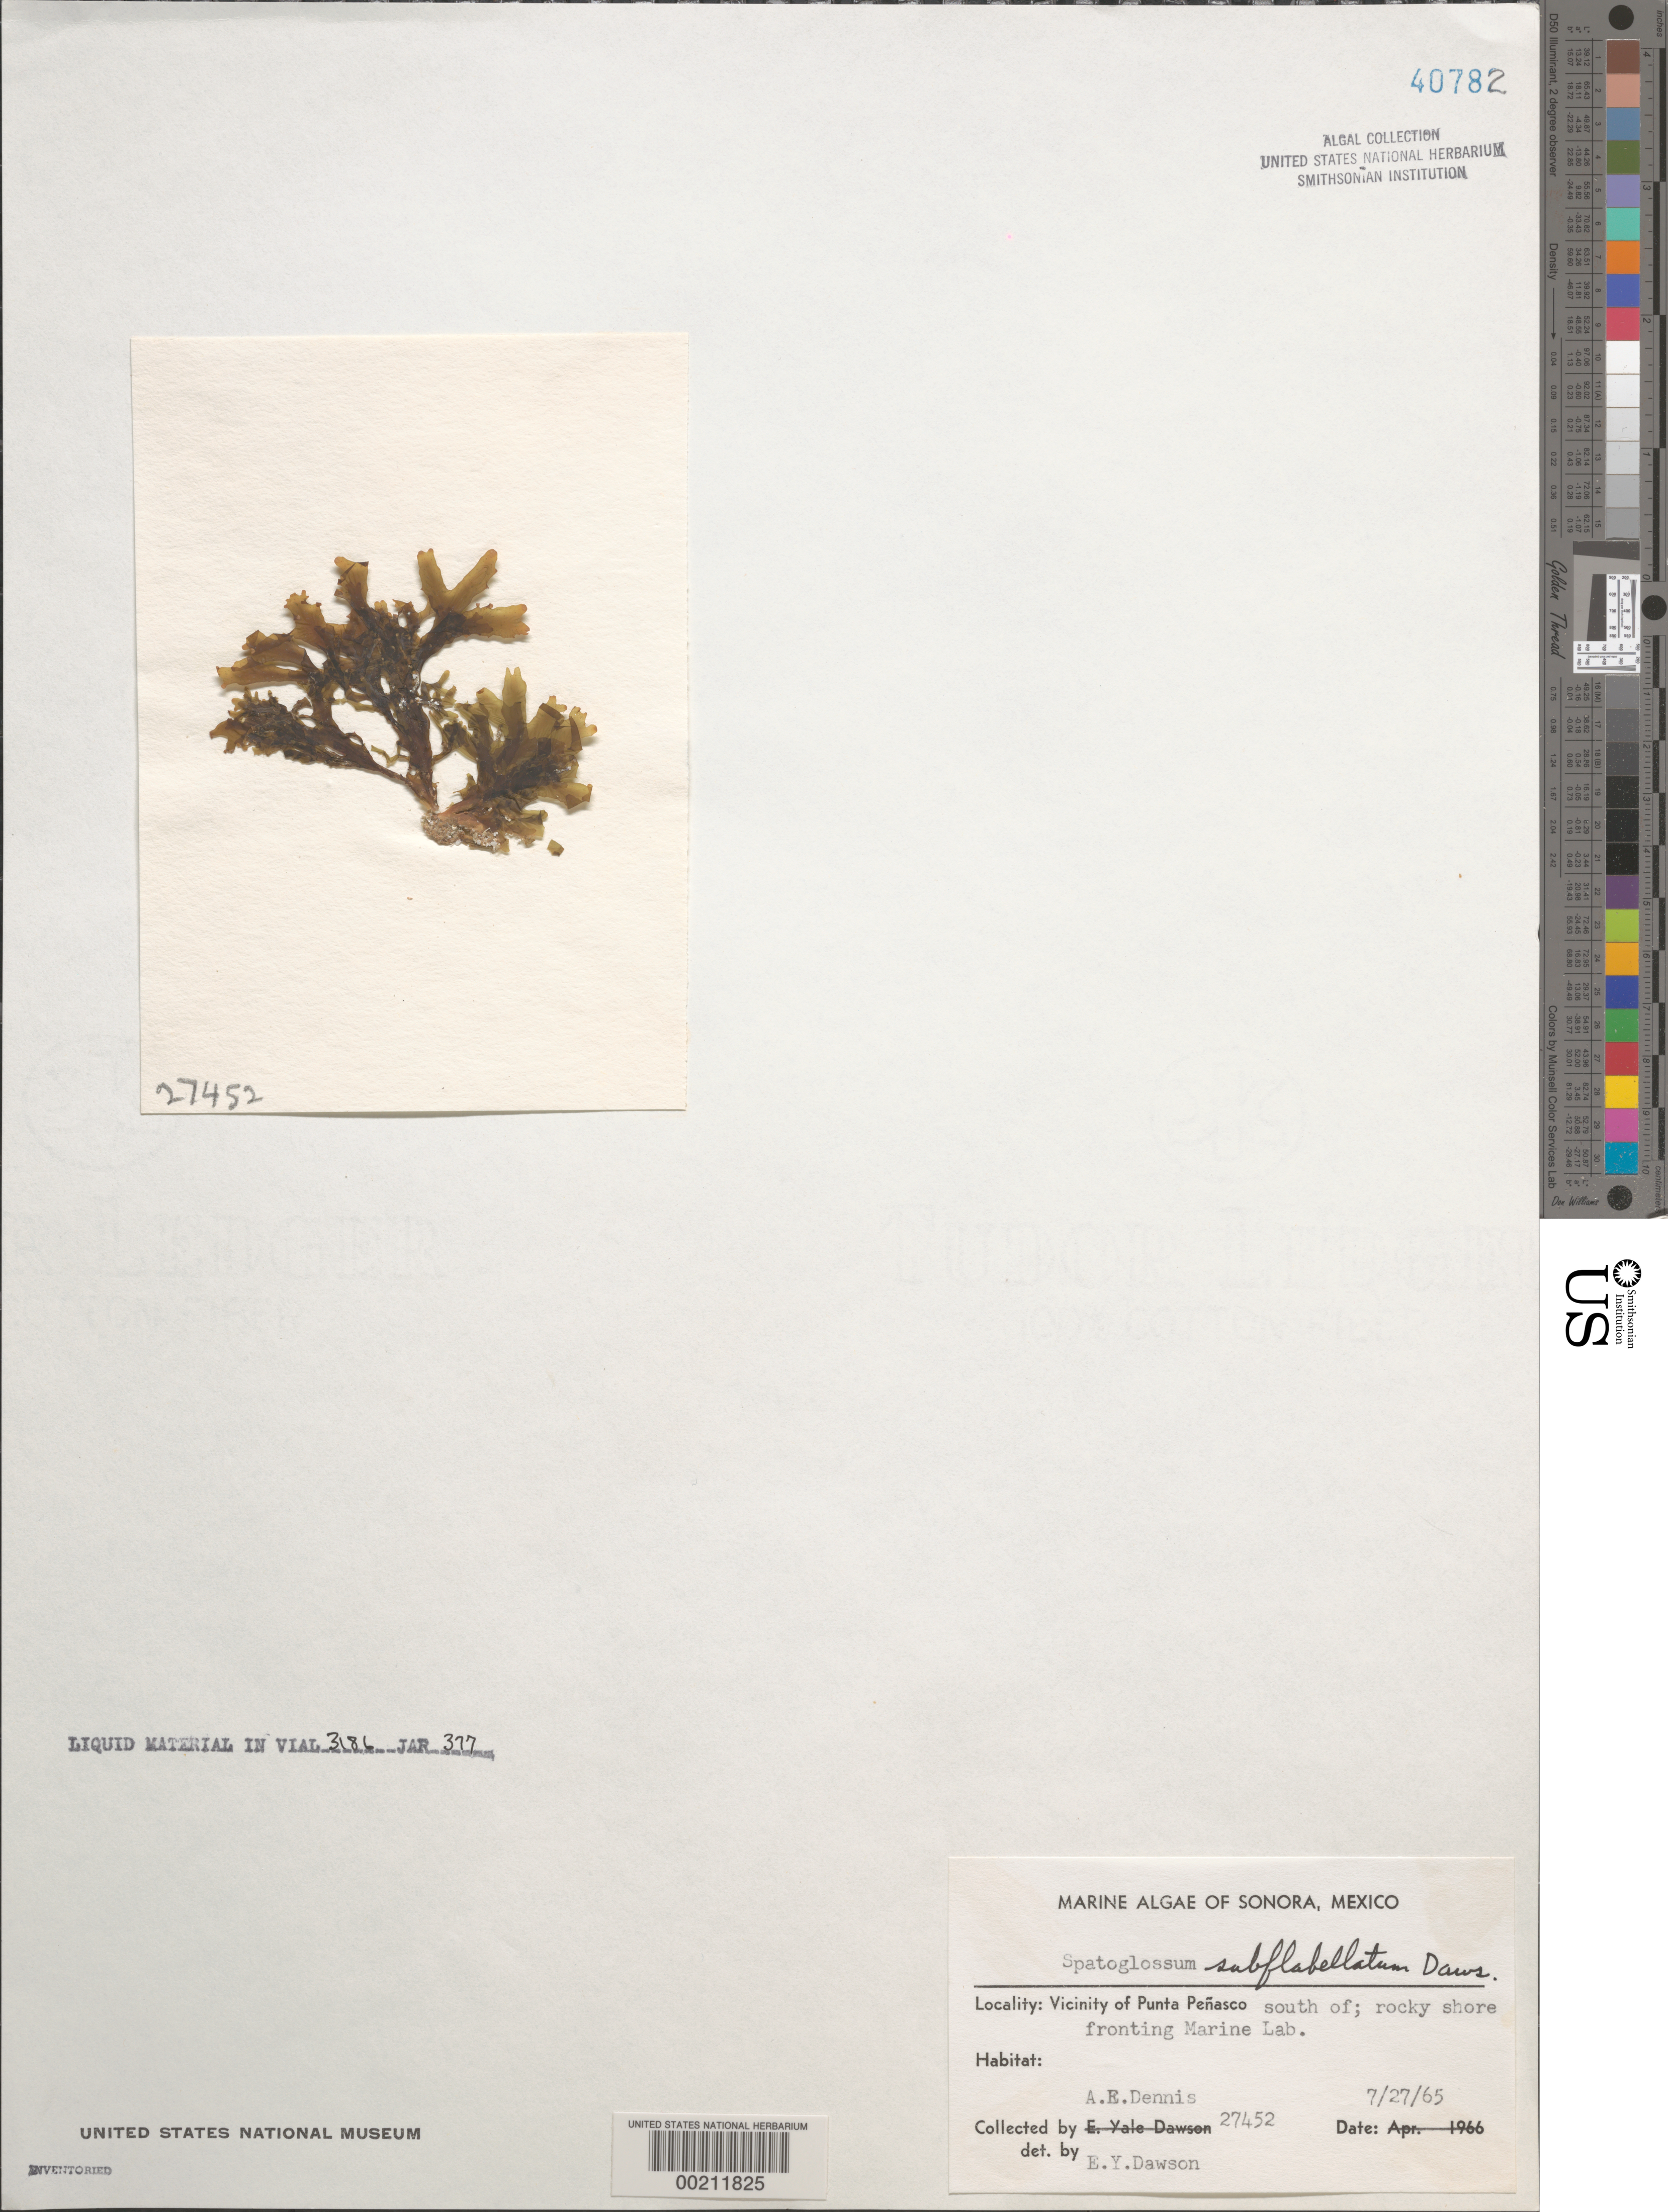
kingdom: Chromista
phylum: Ochrophyta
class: Phaeophyceae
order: Dictyotales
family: Dictyotaceae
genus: Spatoglossum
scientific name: Spatoglossum subflabellatum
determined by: Dawson, E. Y.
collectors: A. Dennis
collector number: EYD 27452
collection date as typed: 27 Jul 1965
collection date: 1965-07-27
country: Mexico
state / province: Sonora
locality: Marine laboratory shore, south of Punta Penasco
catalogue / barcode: US 40782